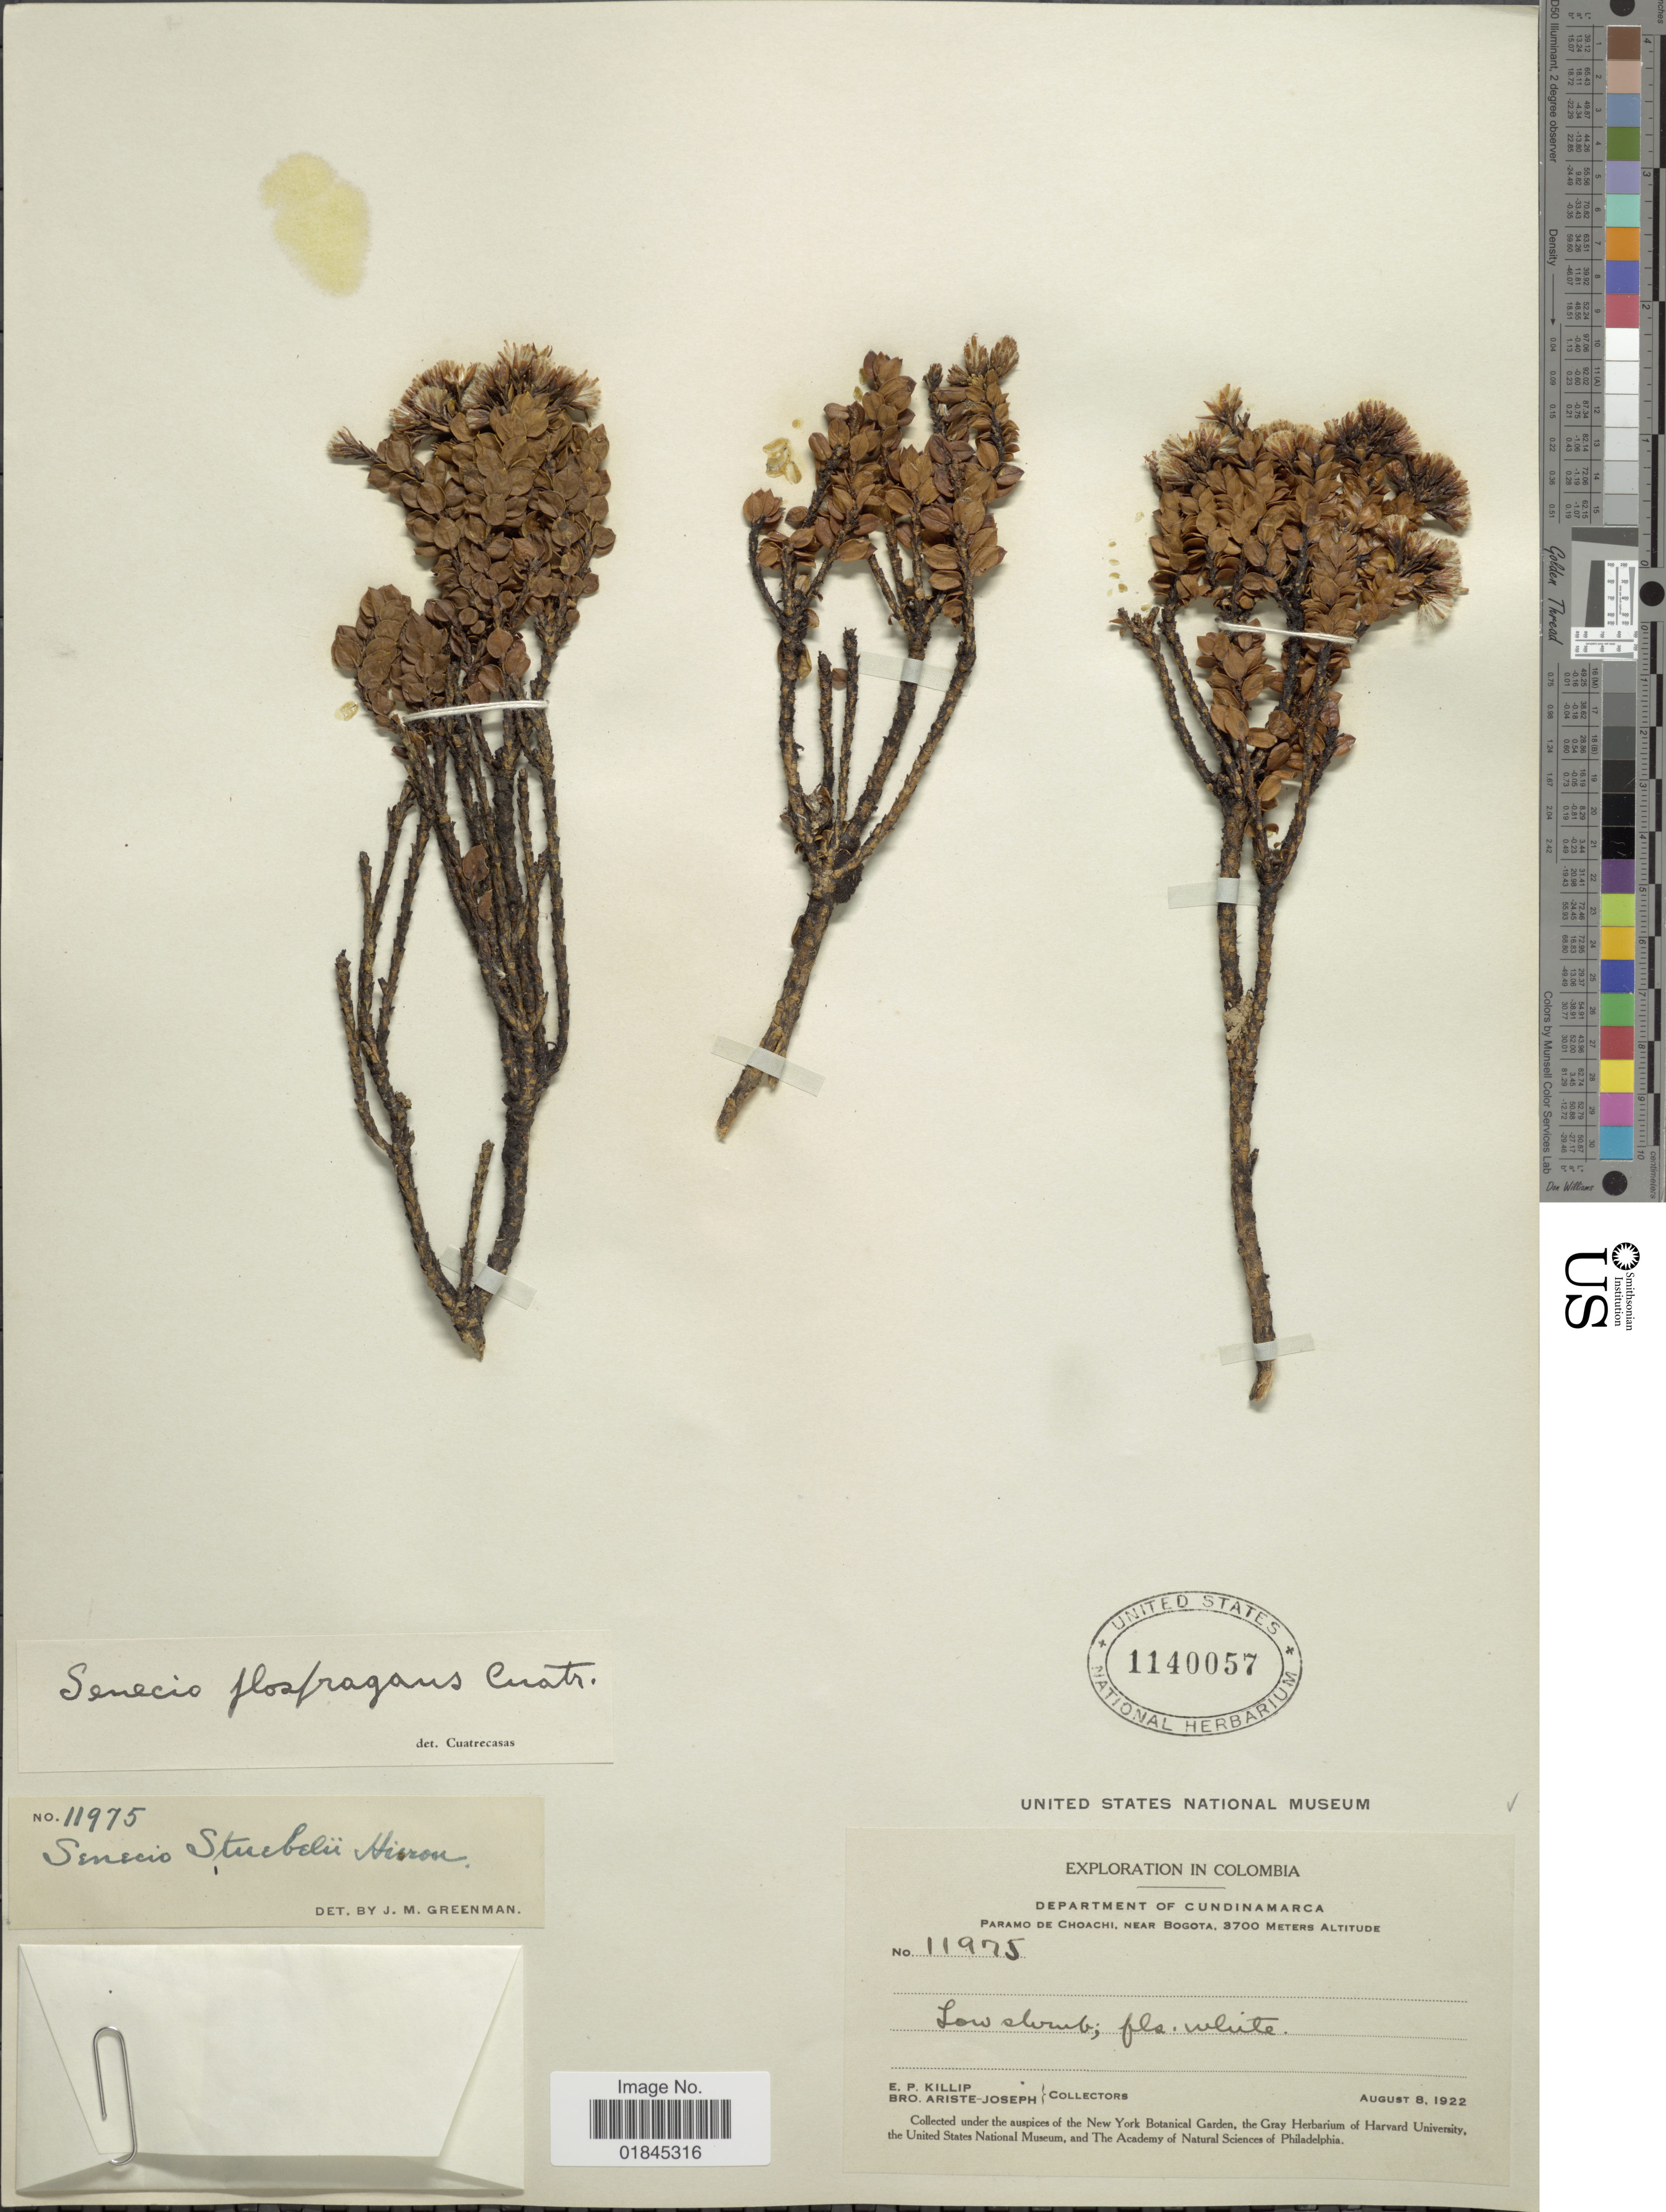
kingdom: Plantae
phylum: Tracheophyta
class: Magnoliopsida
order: Asterales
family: Asteraceae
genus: Pentacalia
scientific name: Pentacalia flosfragrans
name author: (Cuatrec.) Cuatrec.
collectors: E. P. Killip & Bro. Ariste-Joseph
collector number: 11975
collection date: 1922-08-08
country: Colombia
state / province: Cundinamarca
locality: Department of Cundinamarca. Paramo de Choachi, near Bogota.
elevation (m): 3700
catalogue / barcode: US 1140057